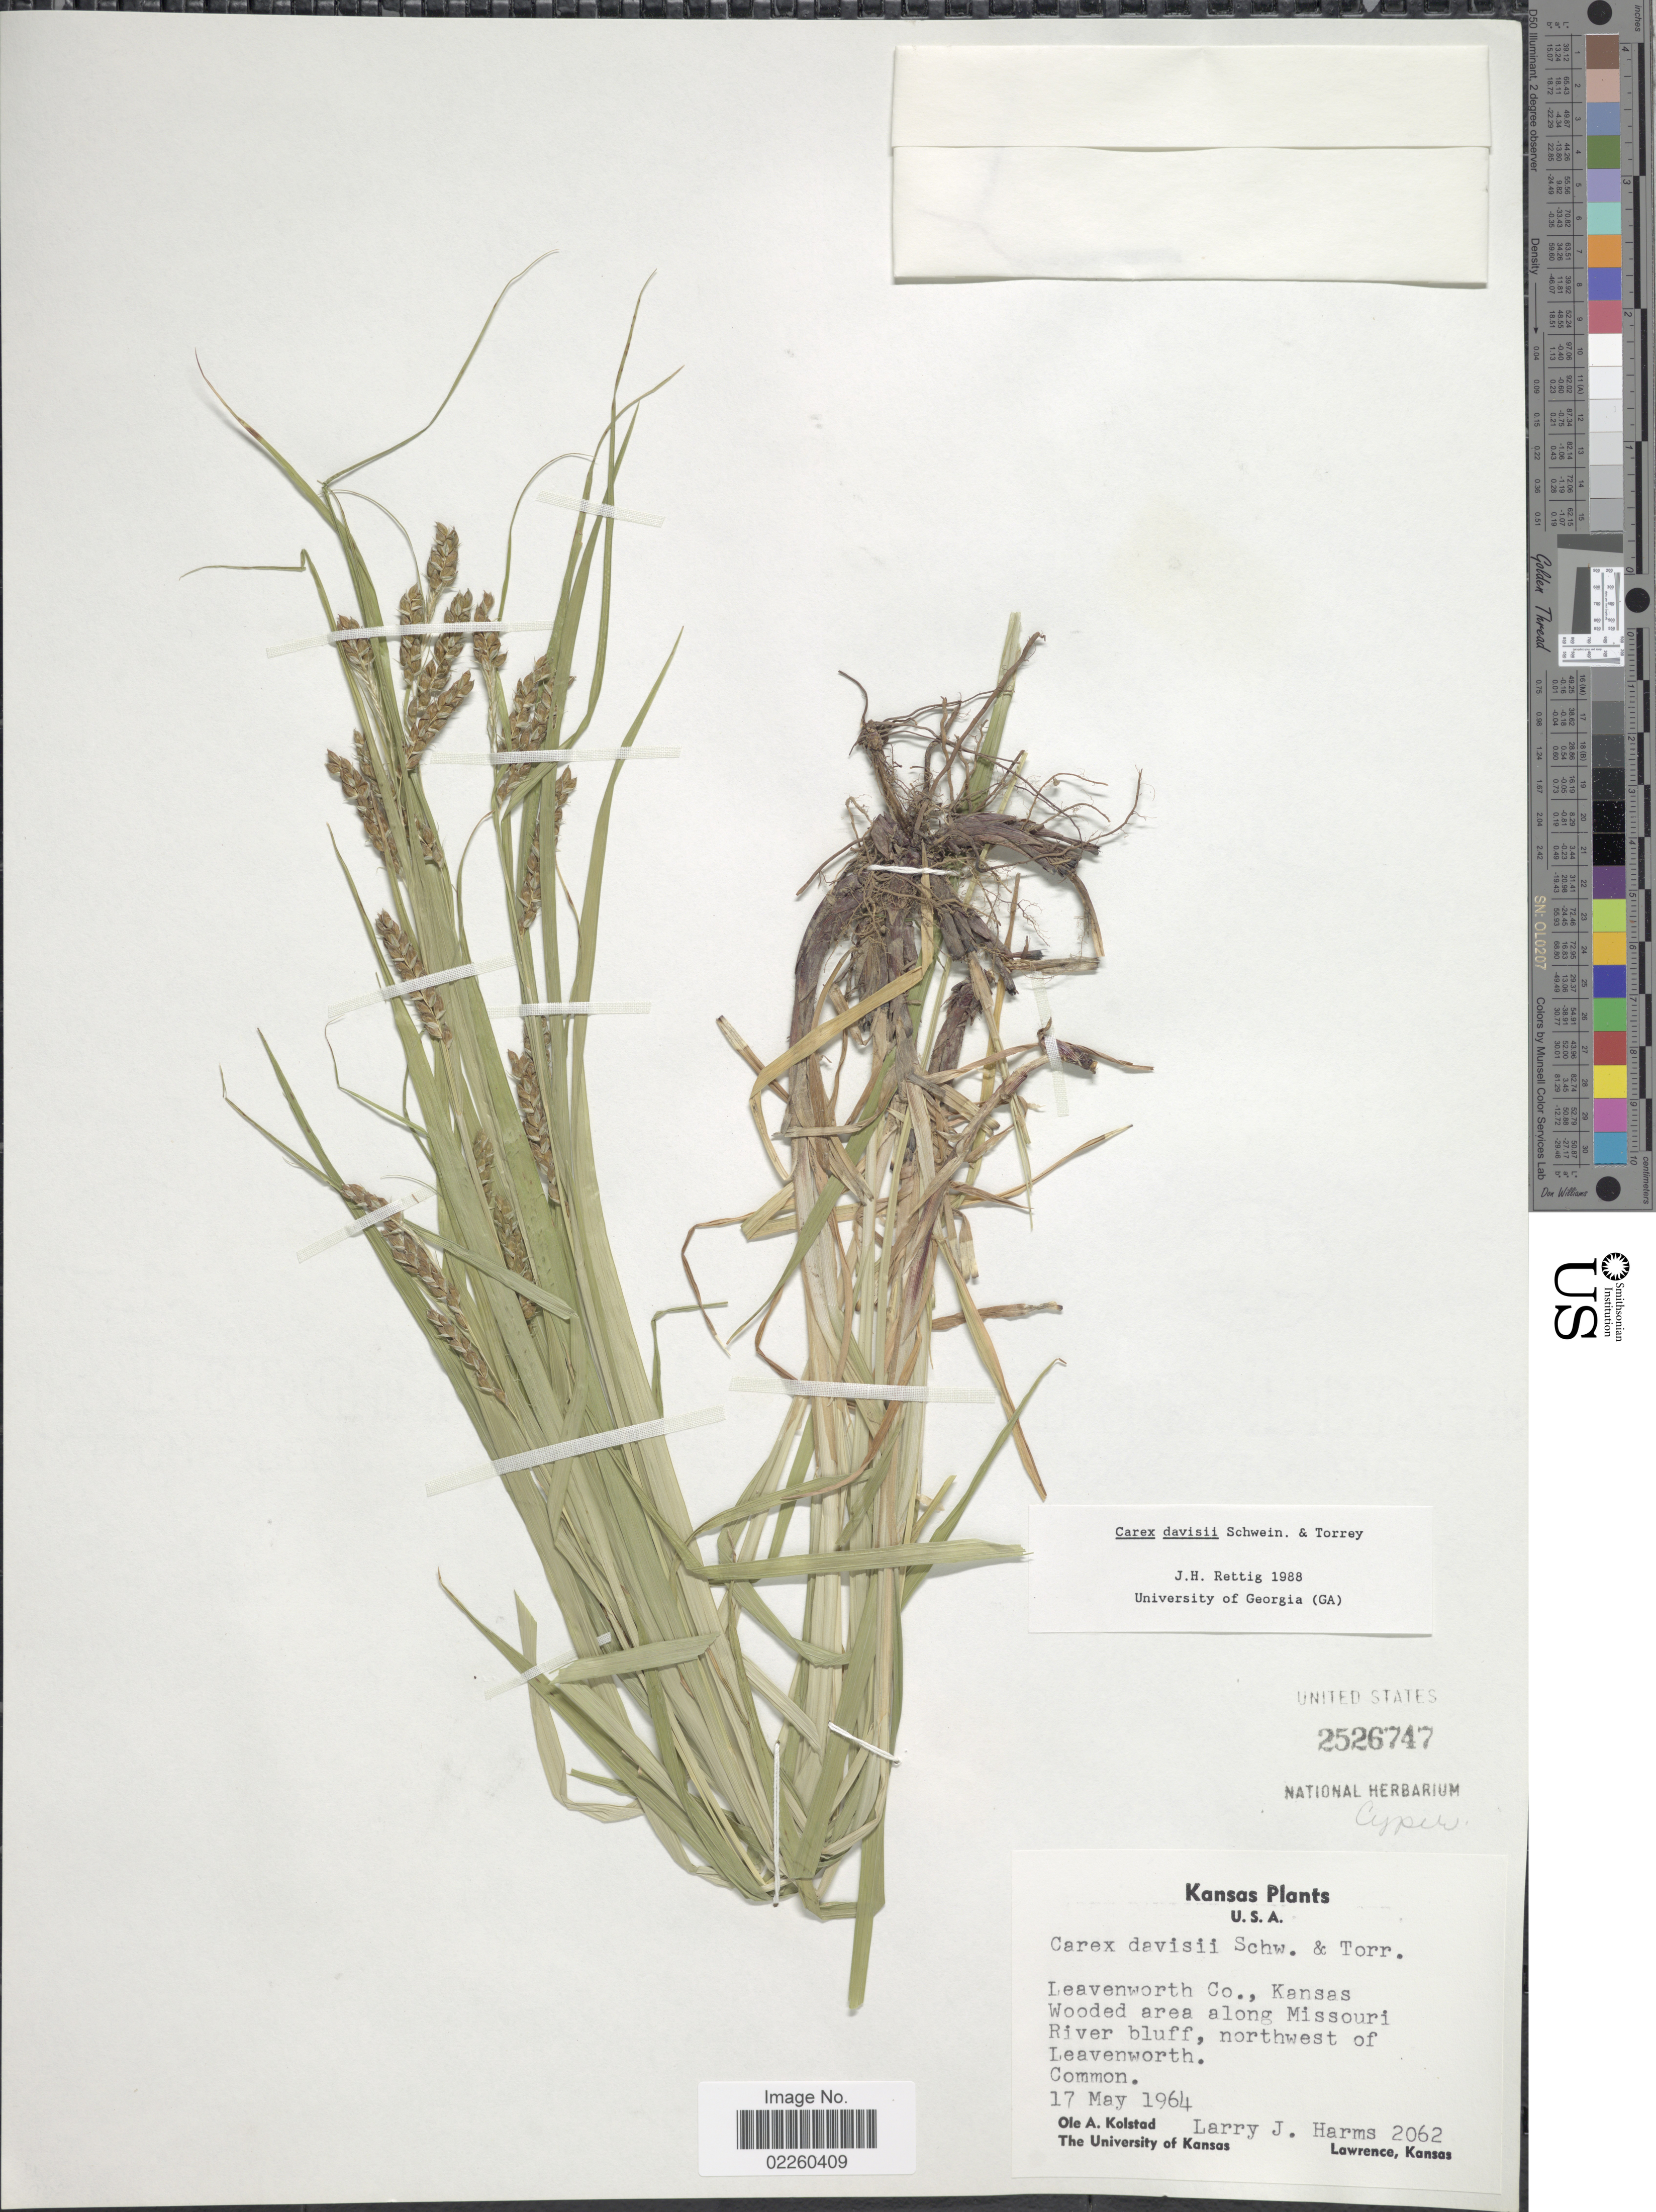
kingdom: Plantae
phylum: Tracheophyta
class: Liliopsida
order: Poales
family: Cyperaceae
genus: Carex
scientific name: Carex davisii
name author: Schwein. & Torr.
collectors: O. Kolstad & L. Harms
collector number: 2062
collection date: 1964-05-17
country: United States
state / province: Kansas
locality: Leavenworth Co.: Wooded area along Missouri River Bluff, northwest of Leavenworth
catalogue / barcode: US 2526747